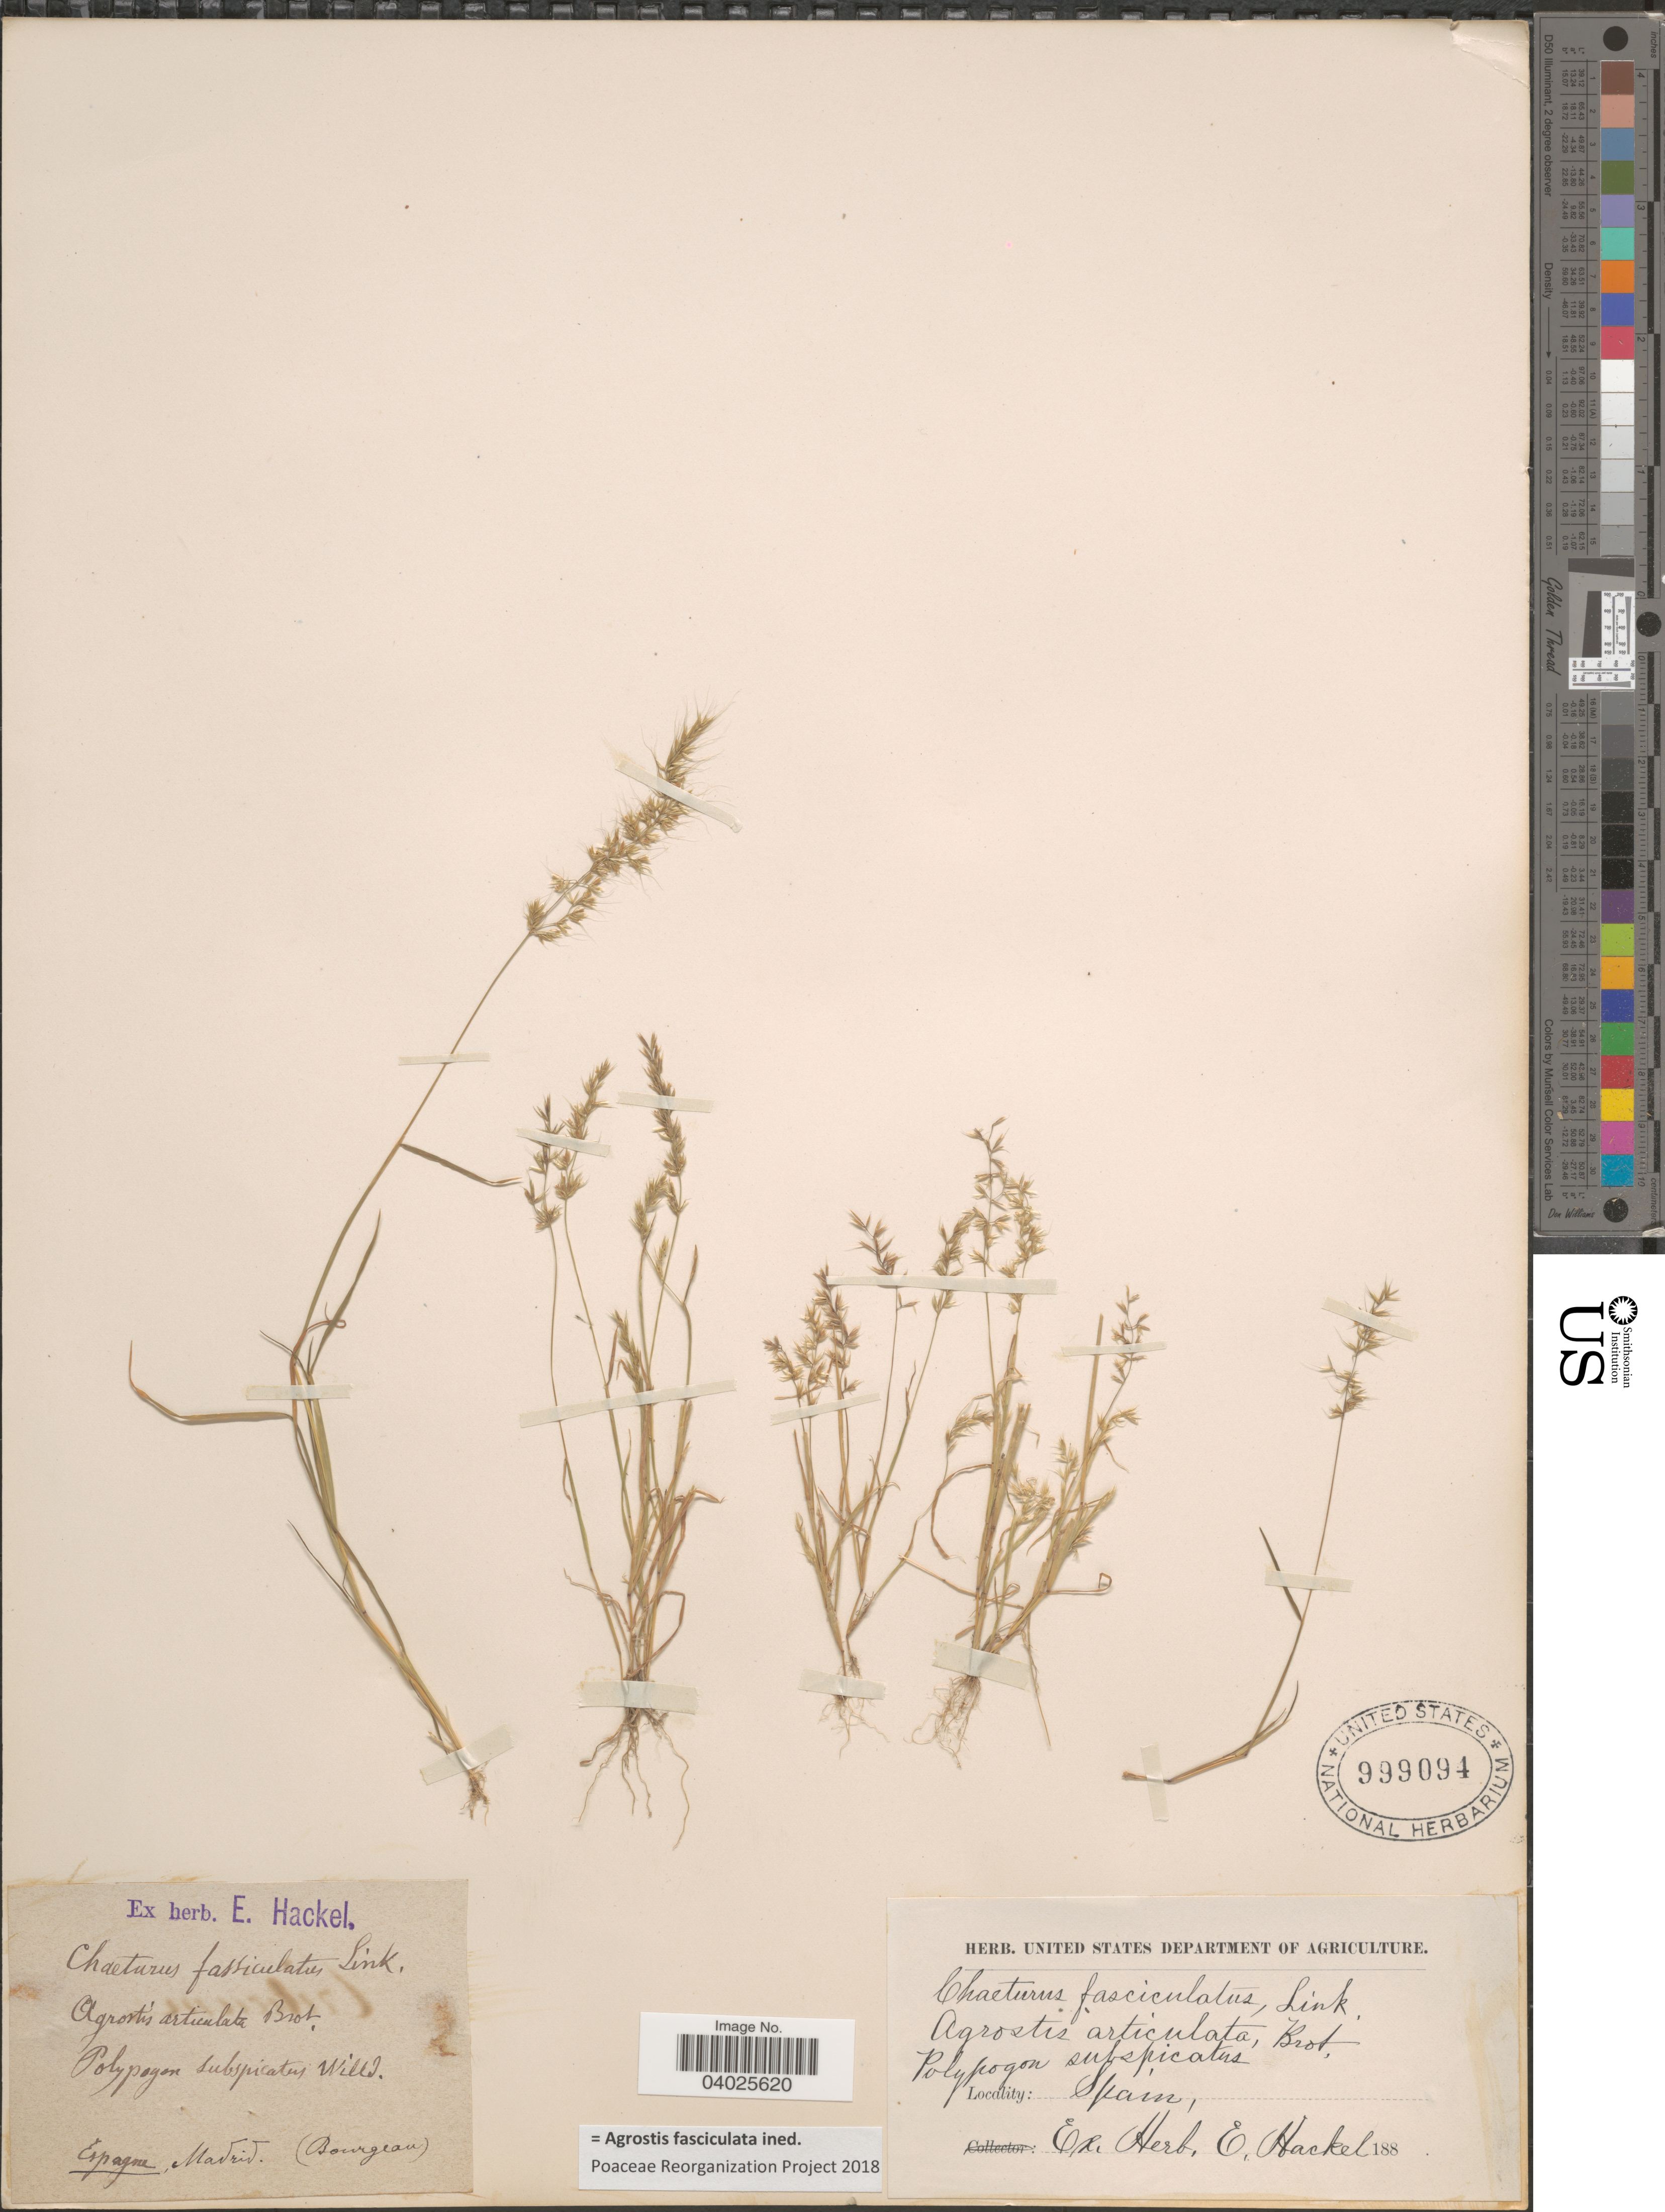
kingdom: Plantae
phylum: Tracheophyta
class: Liliopsida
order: Poales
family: Poaceae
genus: Agrostis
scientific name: Agrostis fasciculata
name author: Roem. & Schult.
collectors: -. Bourgeau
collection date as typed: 188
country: Spain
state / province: Madrid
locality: Espagne.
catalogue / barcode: US 999094